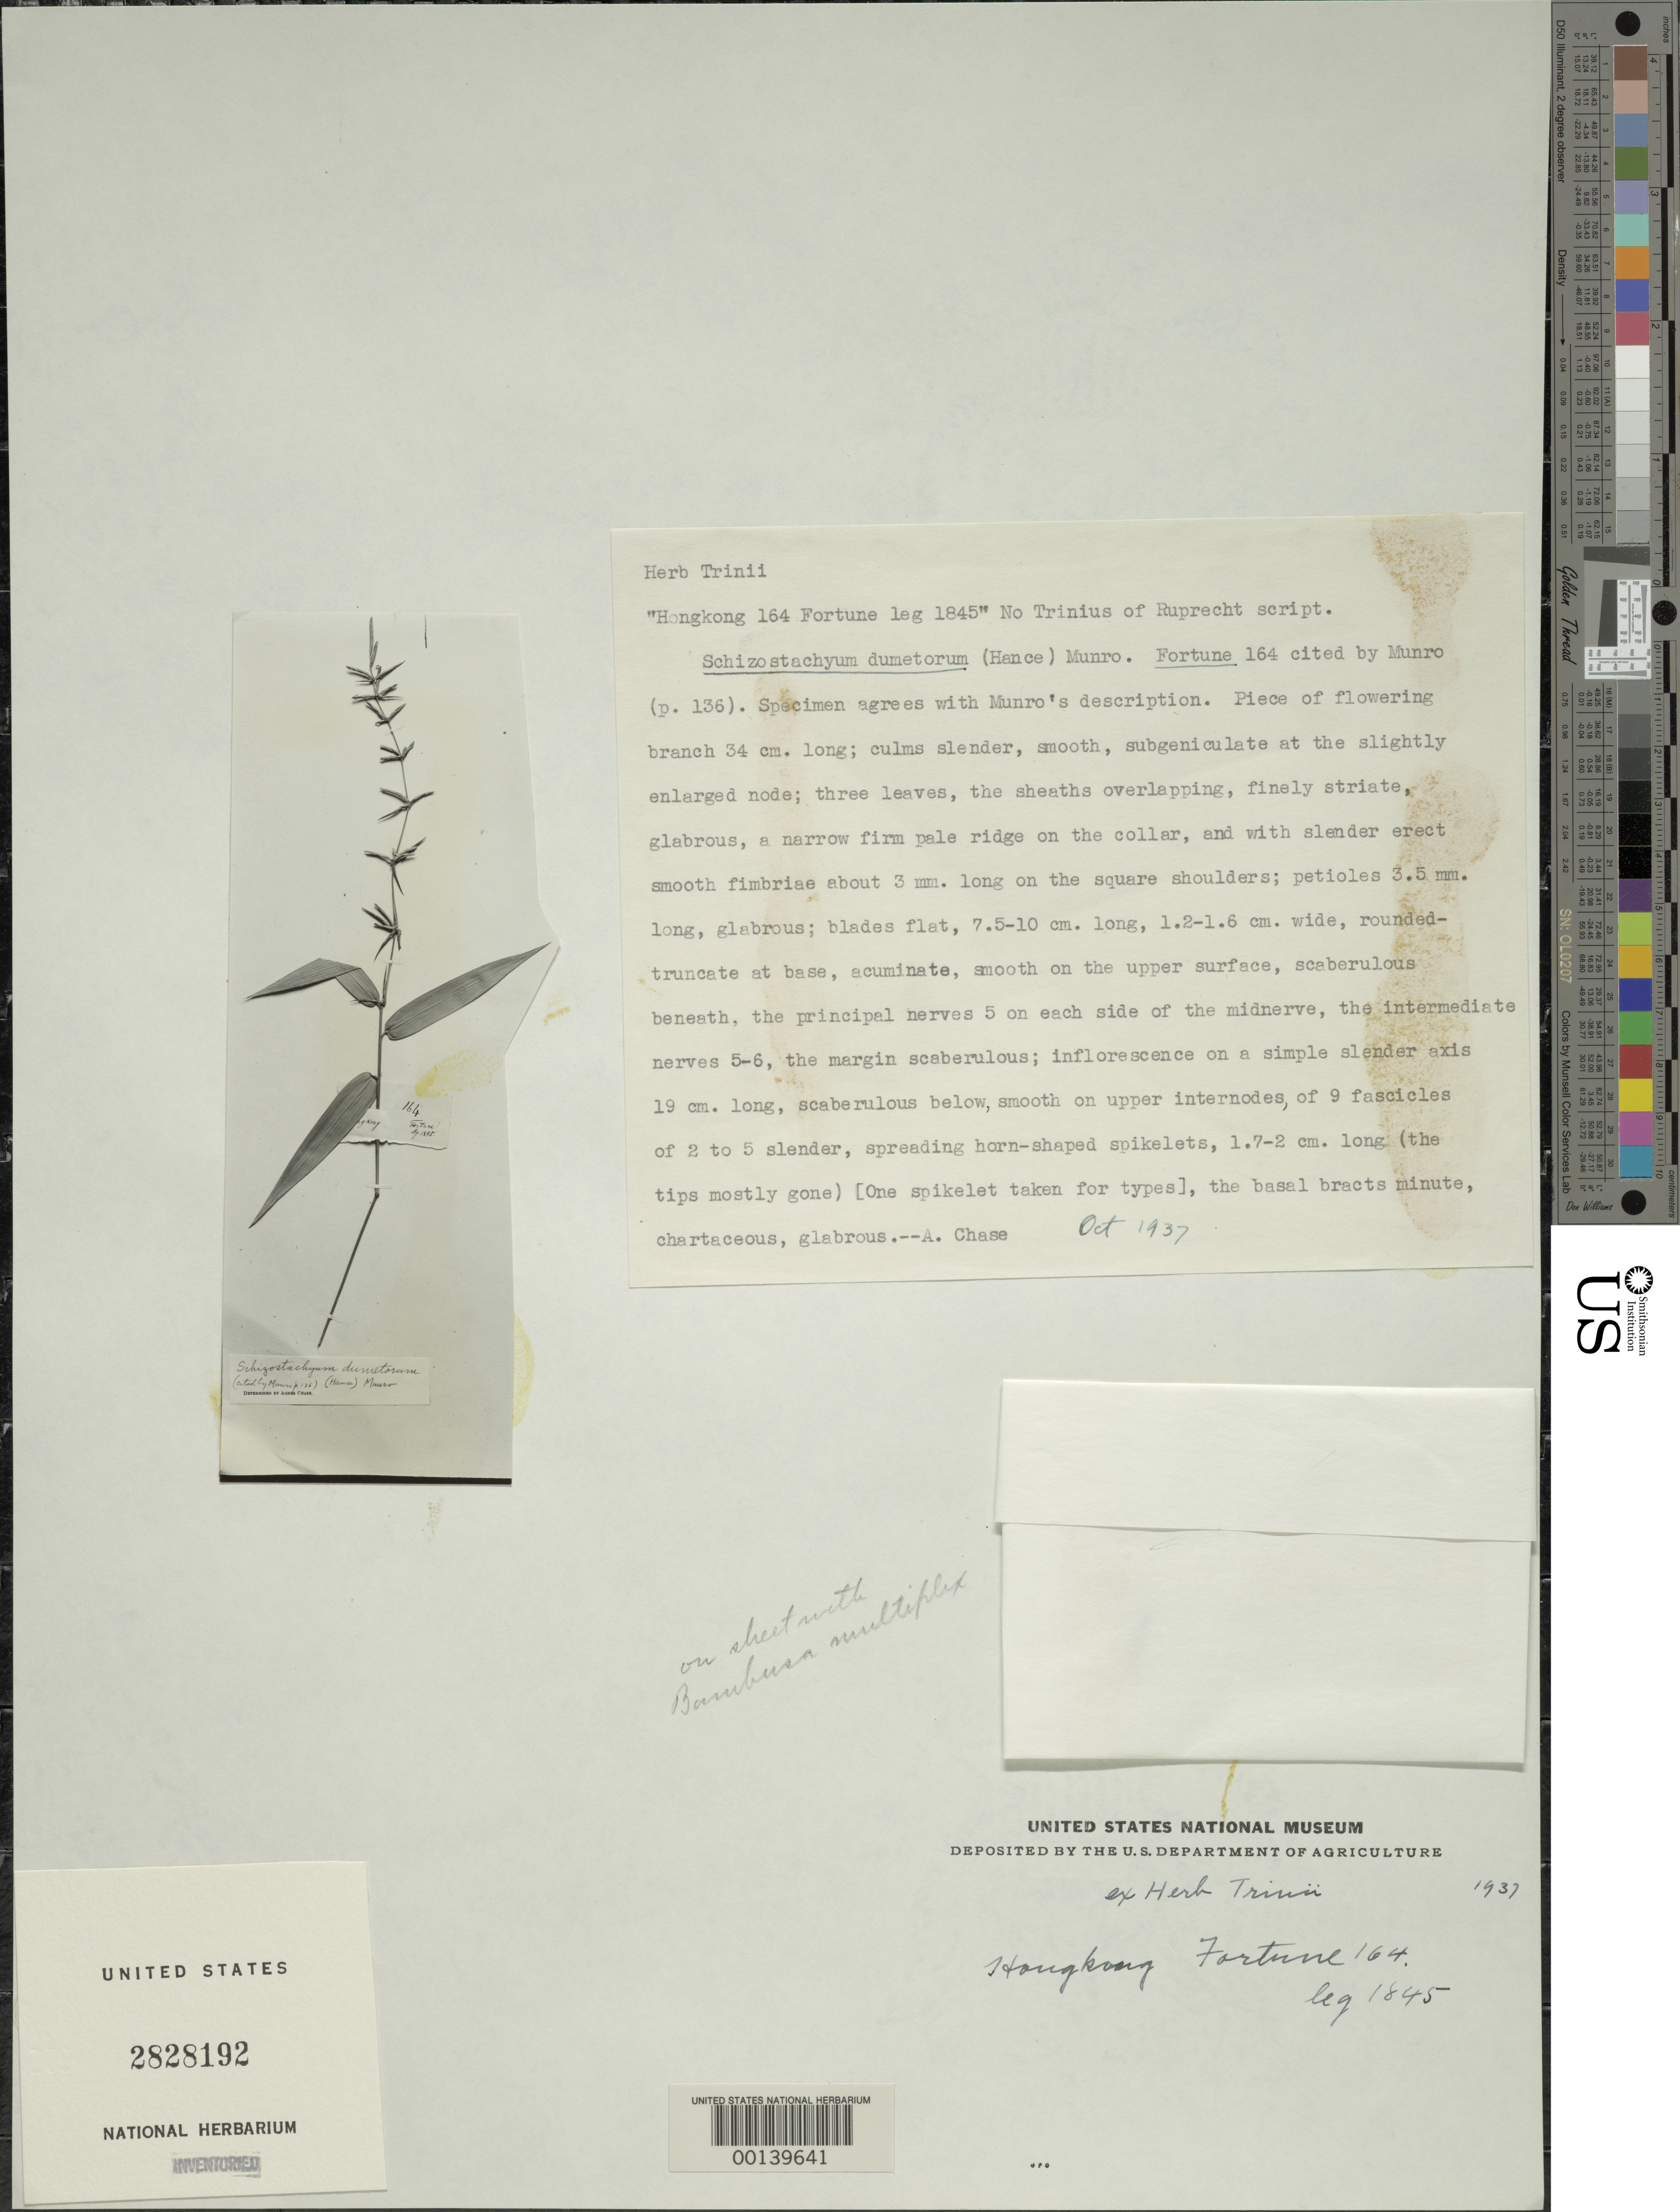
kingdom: Plantae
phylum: Tracheophyta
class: Liliopsida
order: Poales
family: Poaceae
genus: Schizostachyum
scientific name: Schizostachyum dumetorum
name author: (Hance) Munro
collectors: -. Fortune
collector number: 164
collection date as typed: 1845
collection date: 1845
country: China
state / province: Hong Kong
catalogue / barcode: US 2828192